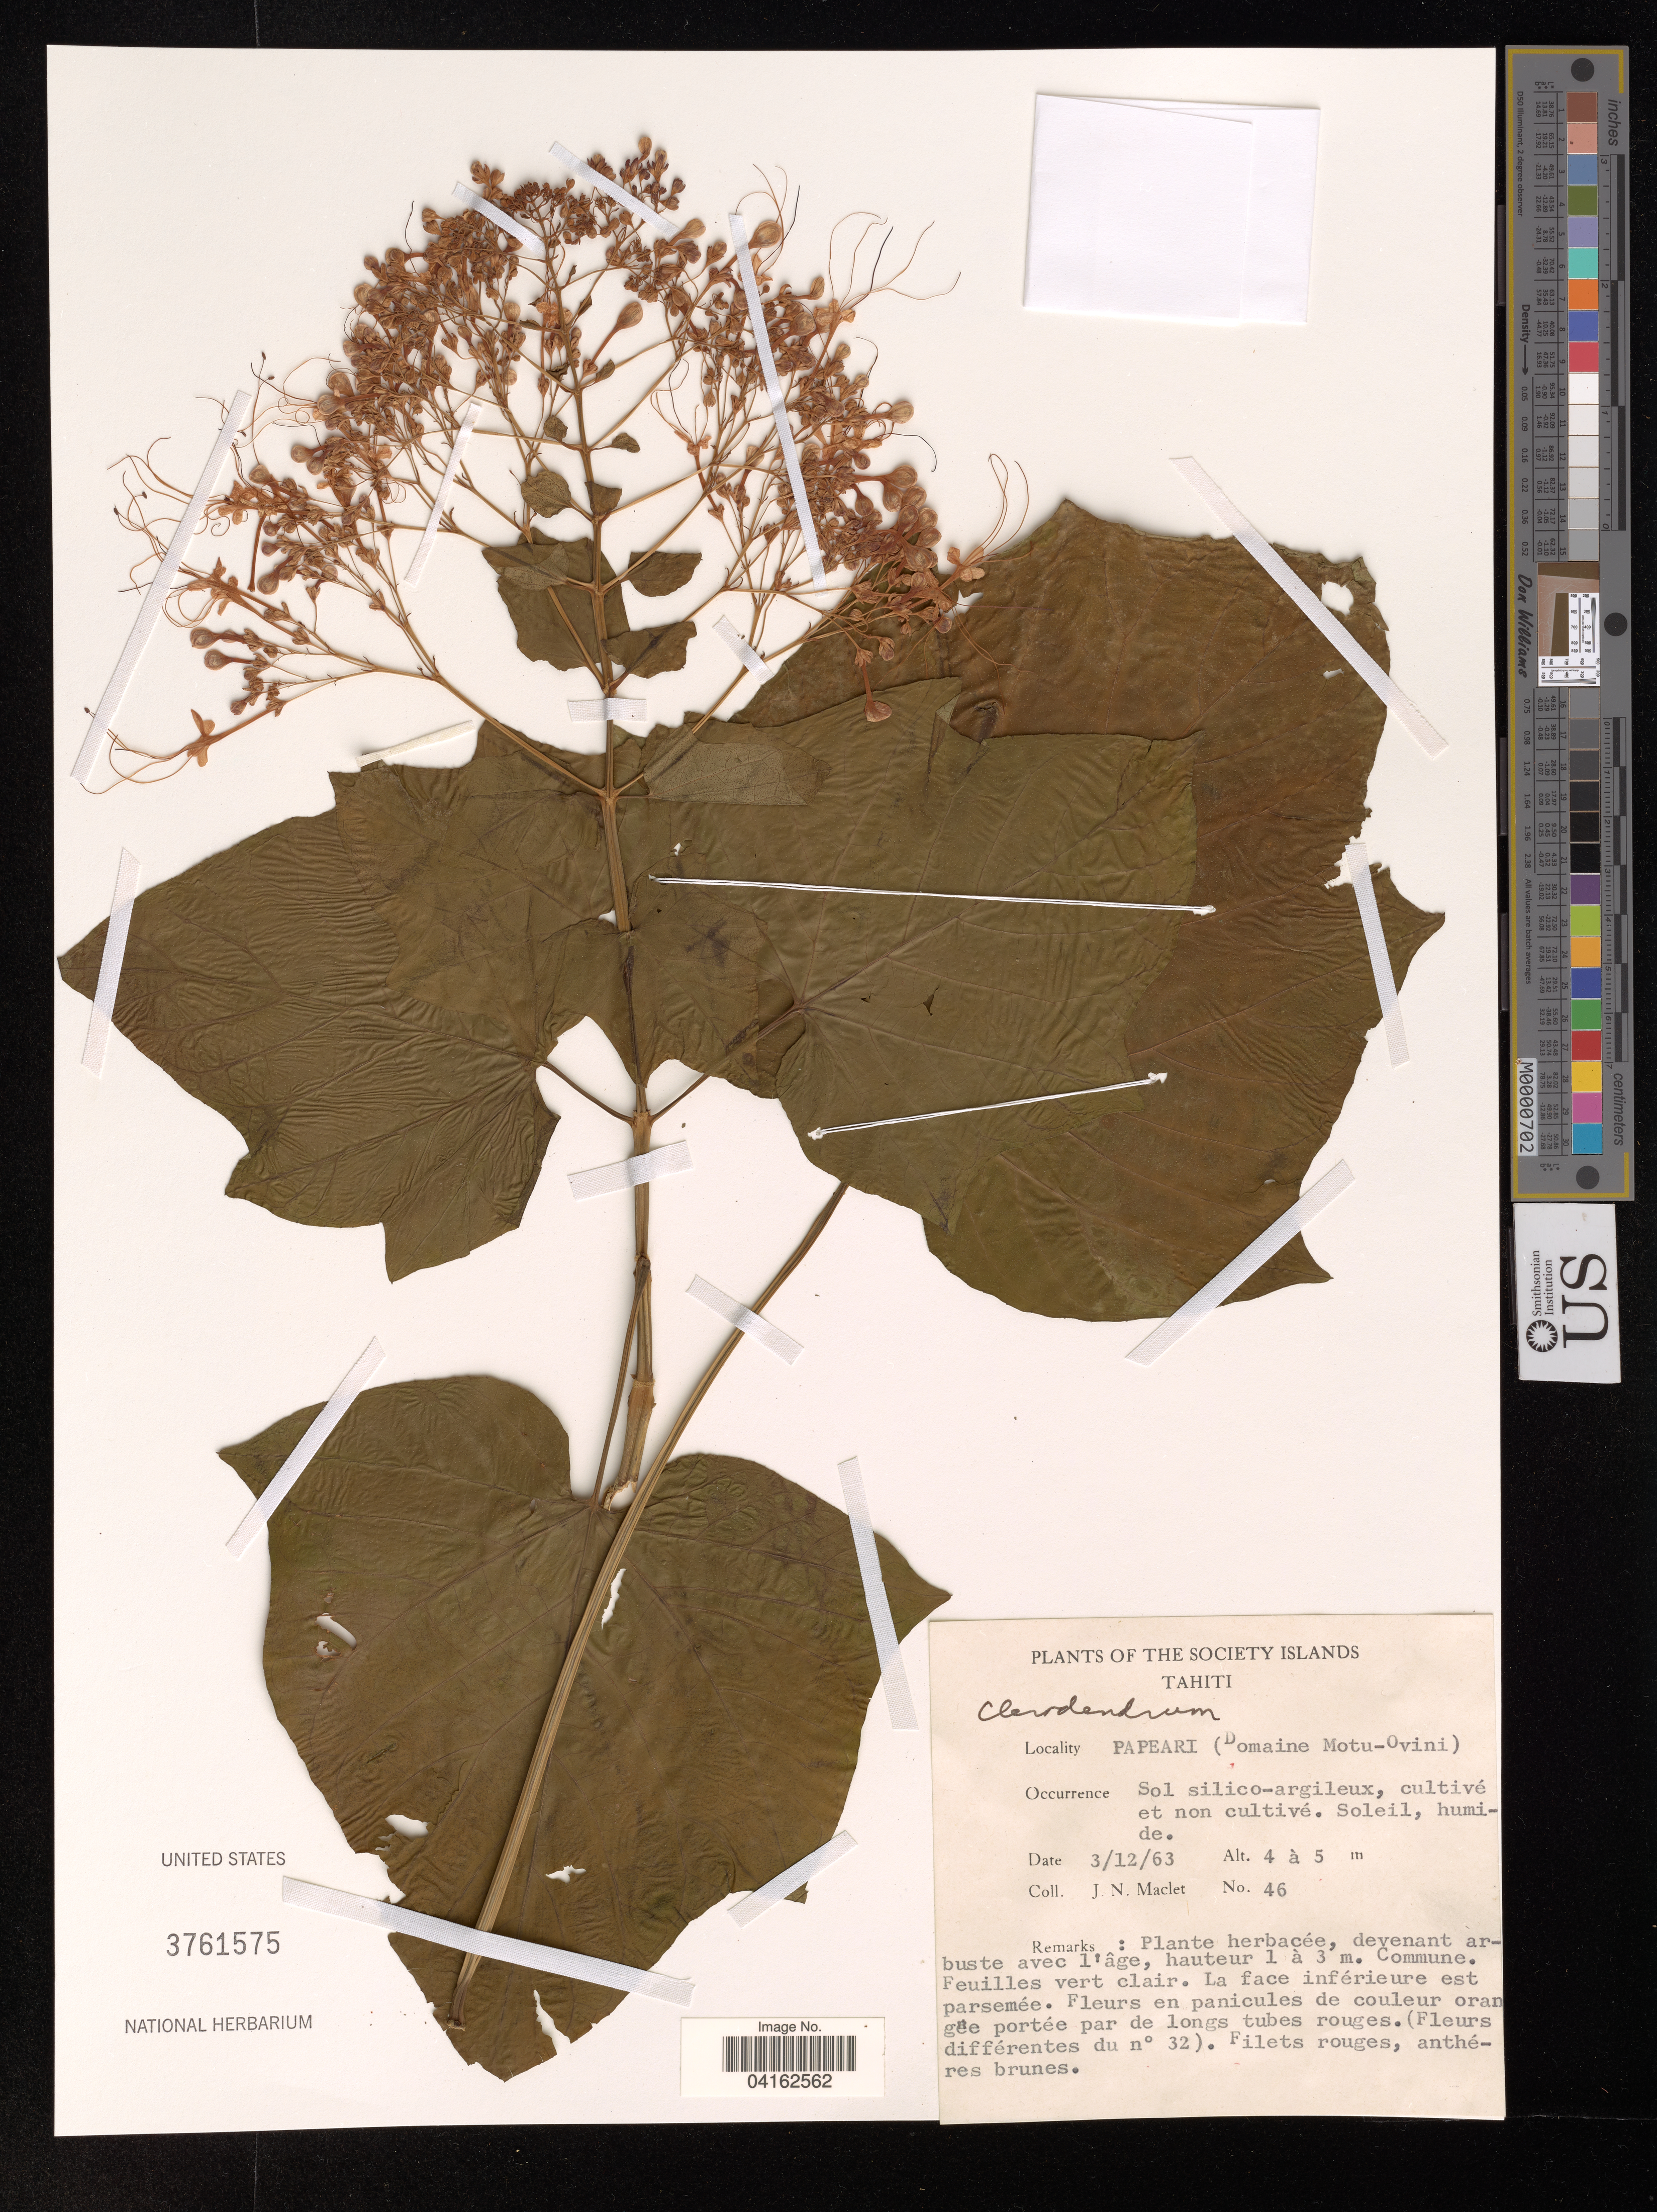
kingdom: Plantae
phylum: Tracheophyta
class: Magnoliopsida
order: Lamiales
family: Lamiaceae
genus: Clerodendrum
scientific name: Clerodendrum sp.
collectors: J. Maclet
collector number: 46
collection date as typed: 3 12 63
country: French Polynesia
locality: The Society Islands. Tahiti. Papeari (Domaine Motu-Ovini). Sol silico-argileux, cultivé et non cultivé.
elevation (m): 4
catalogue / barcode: US 3761575